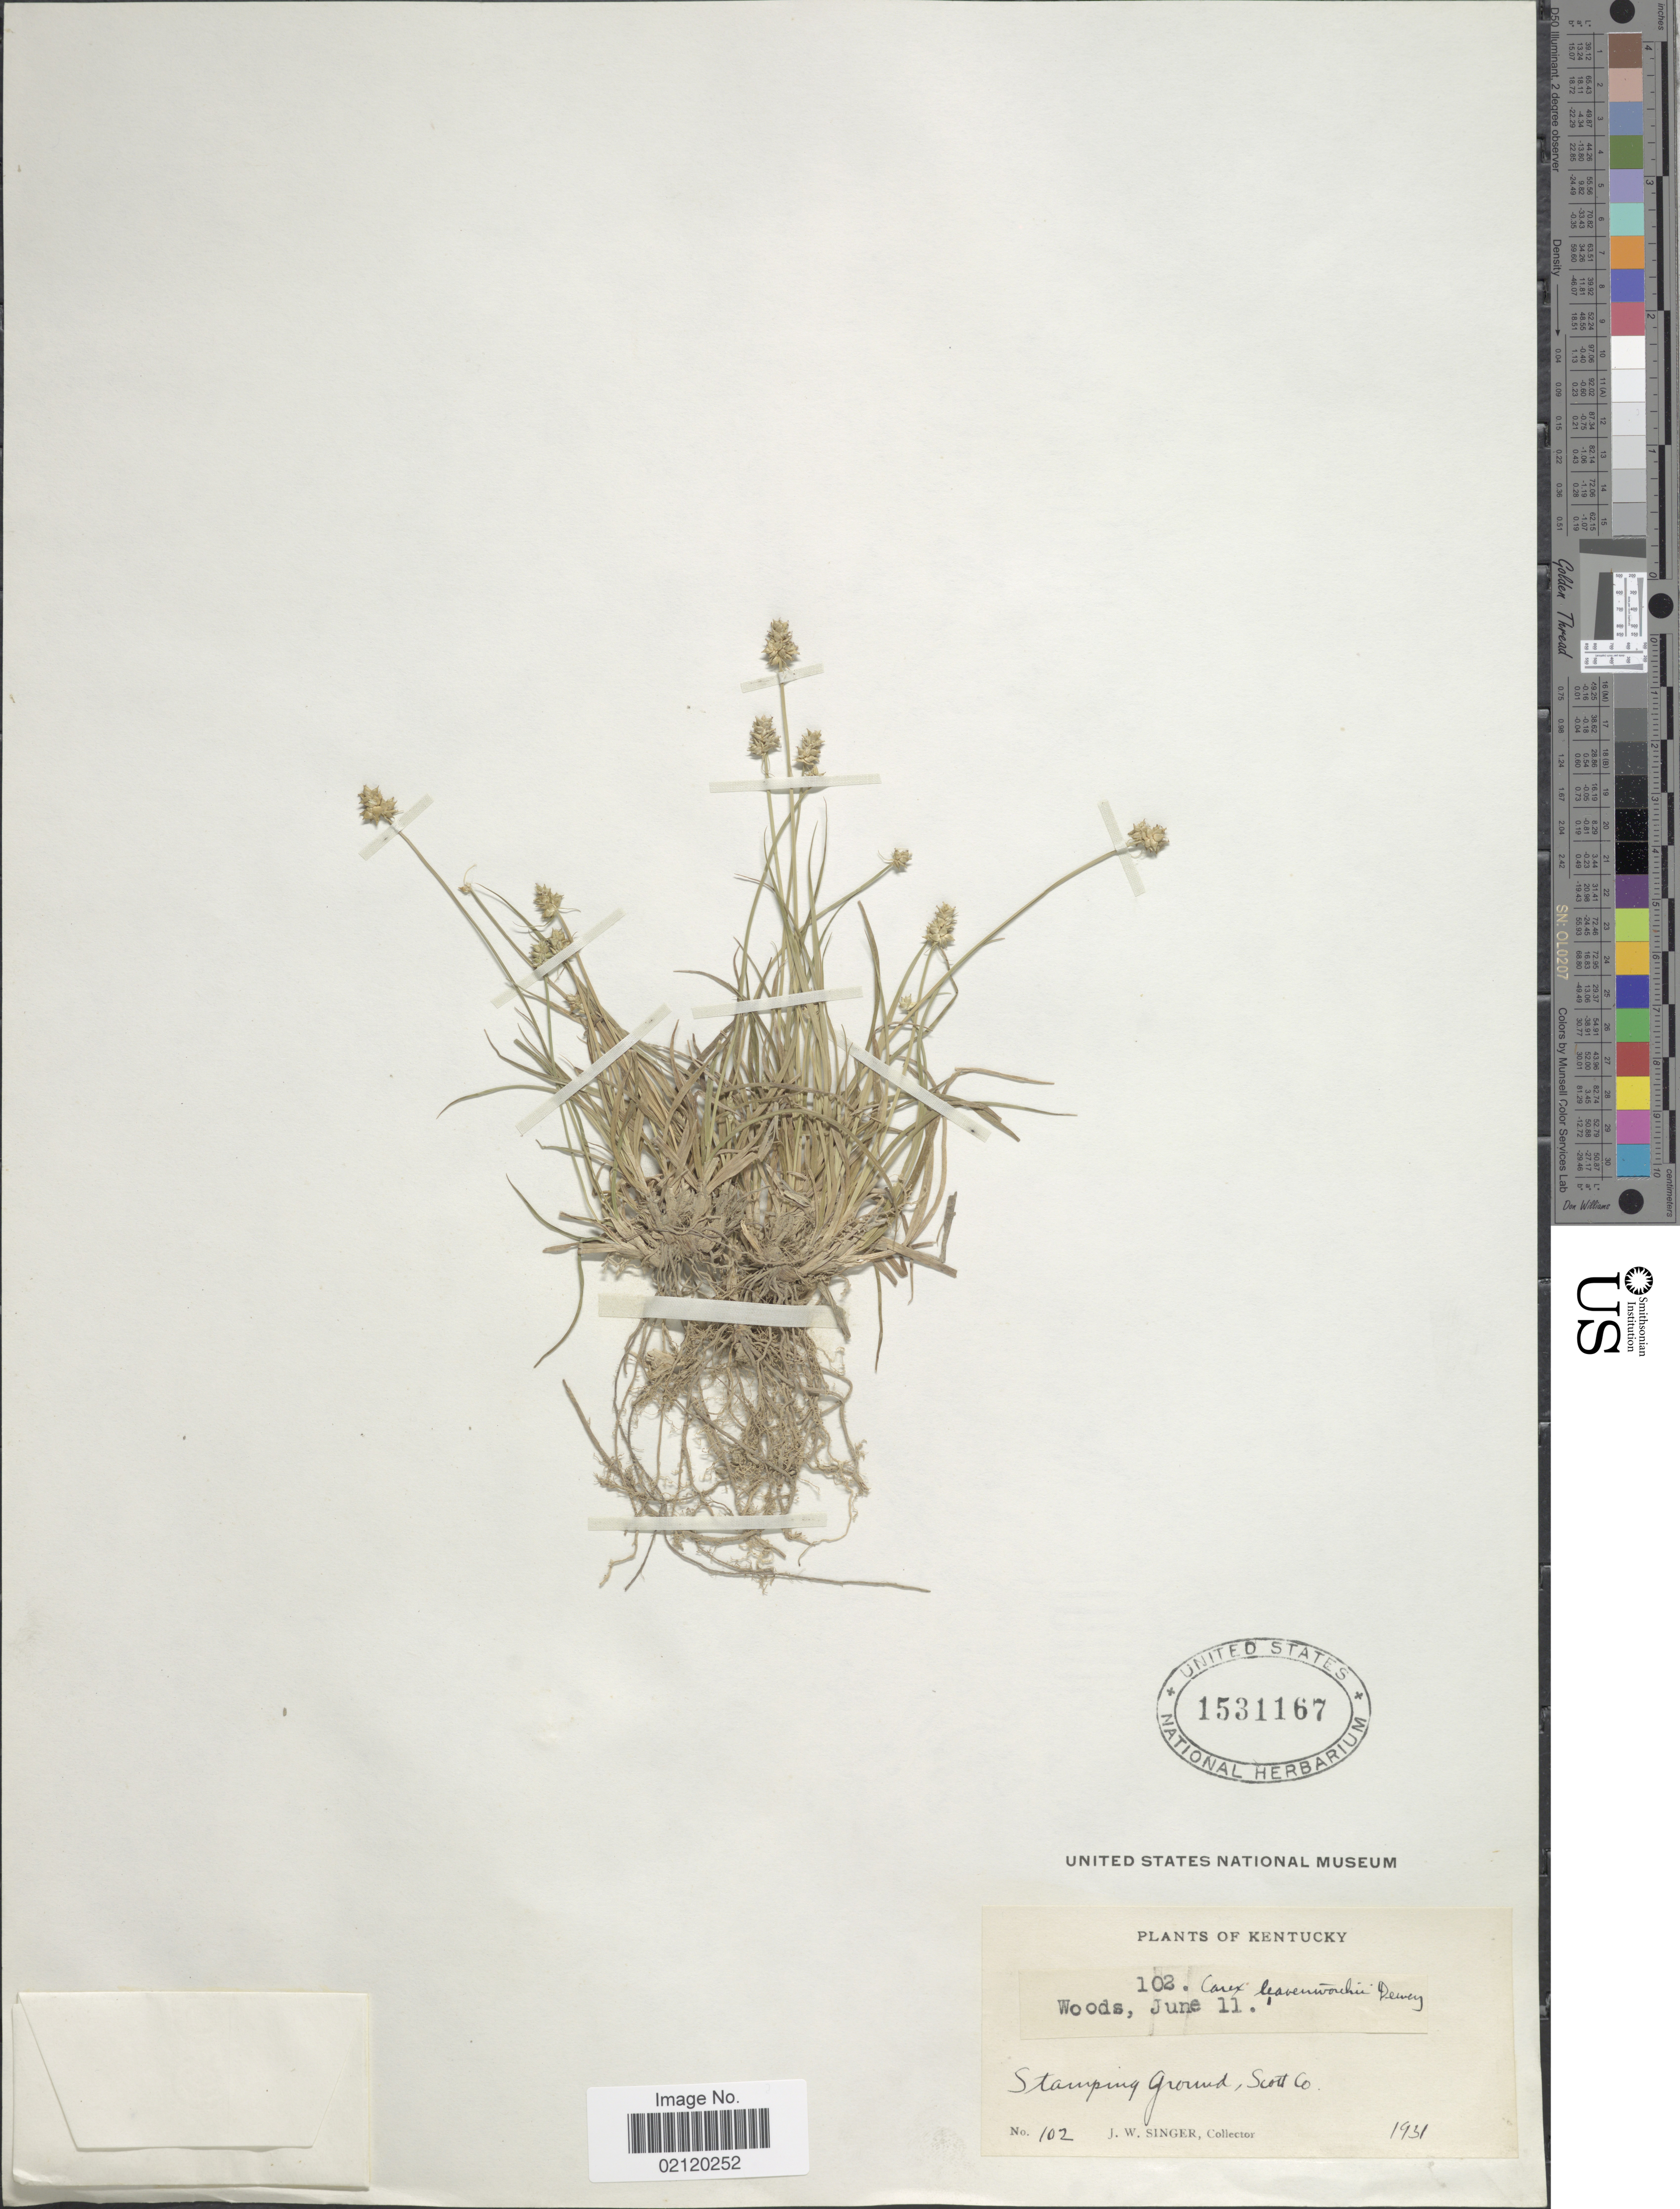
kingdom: Plantae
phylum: Tracheophyta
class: Liliopsida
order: Poales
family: Cyperaceae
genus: Carex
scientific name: Carex leavenworthii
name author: Dewey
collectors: J. EW. Singer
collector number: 102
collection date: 1931-06-11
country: United States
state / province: Kentucky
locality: Stamping Grand, Scott Co.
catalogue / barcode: US 1531167